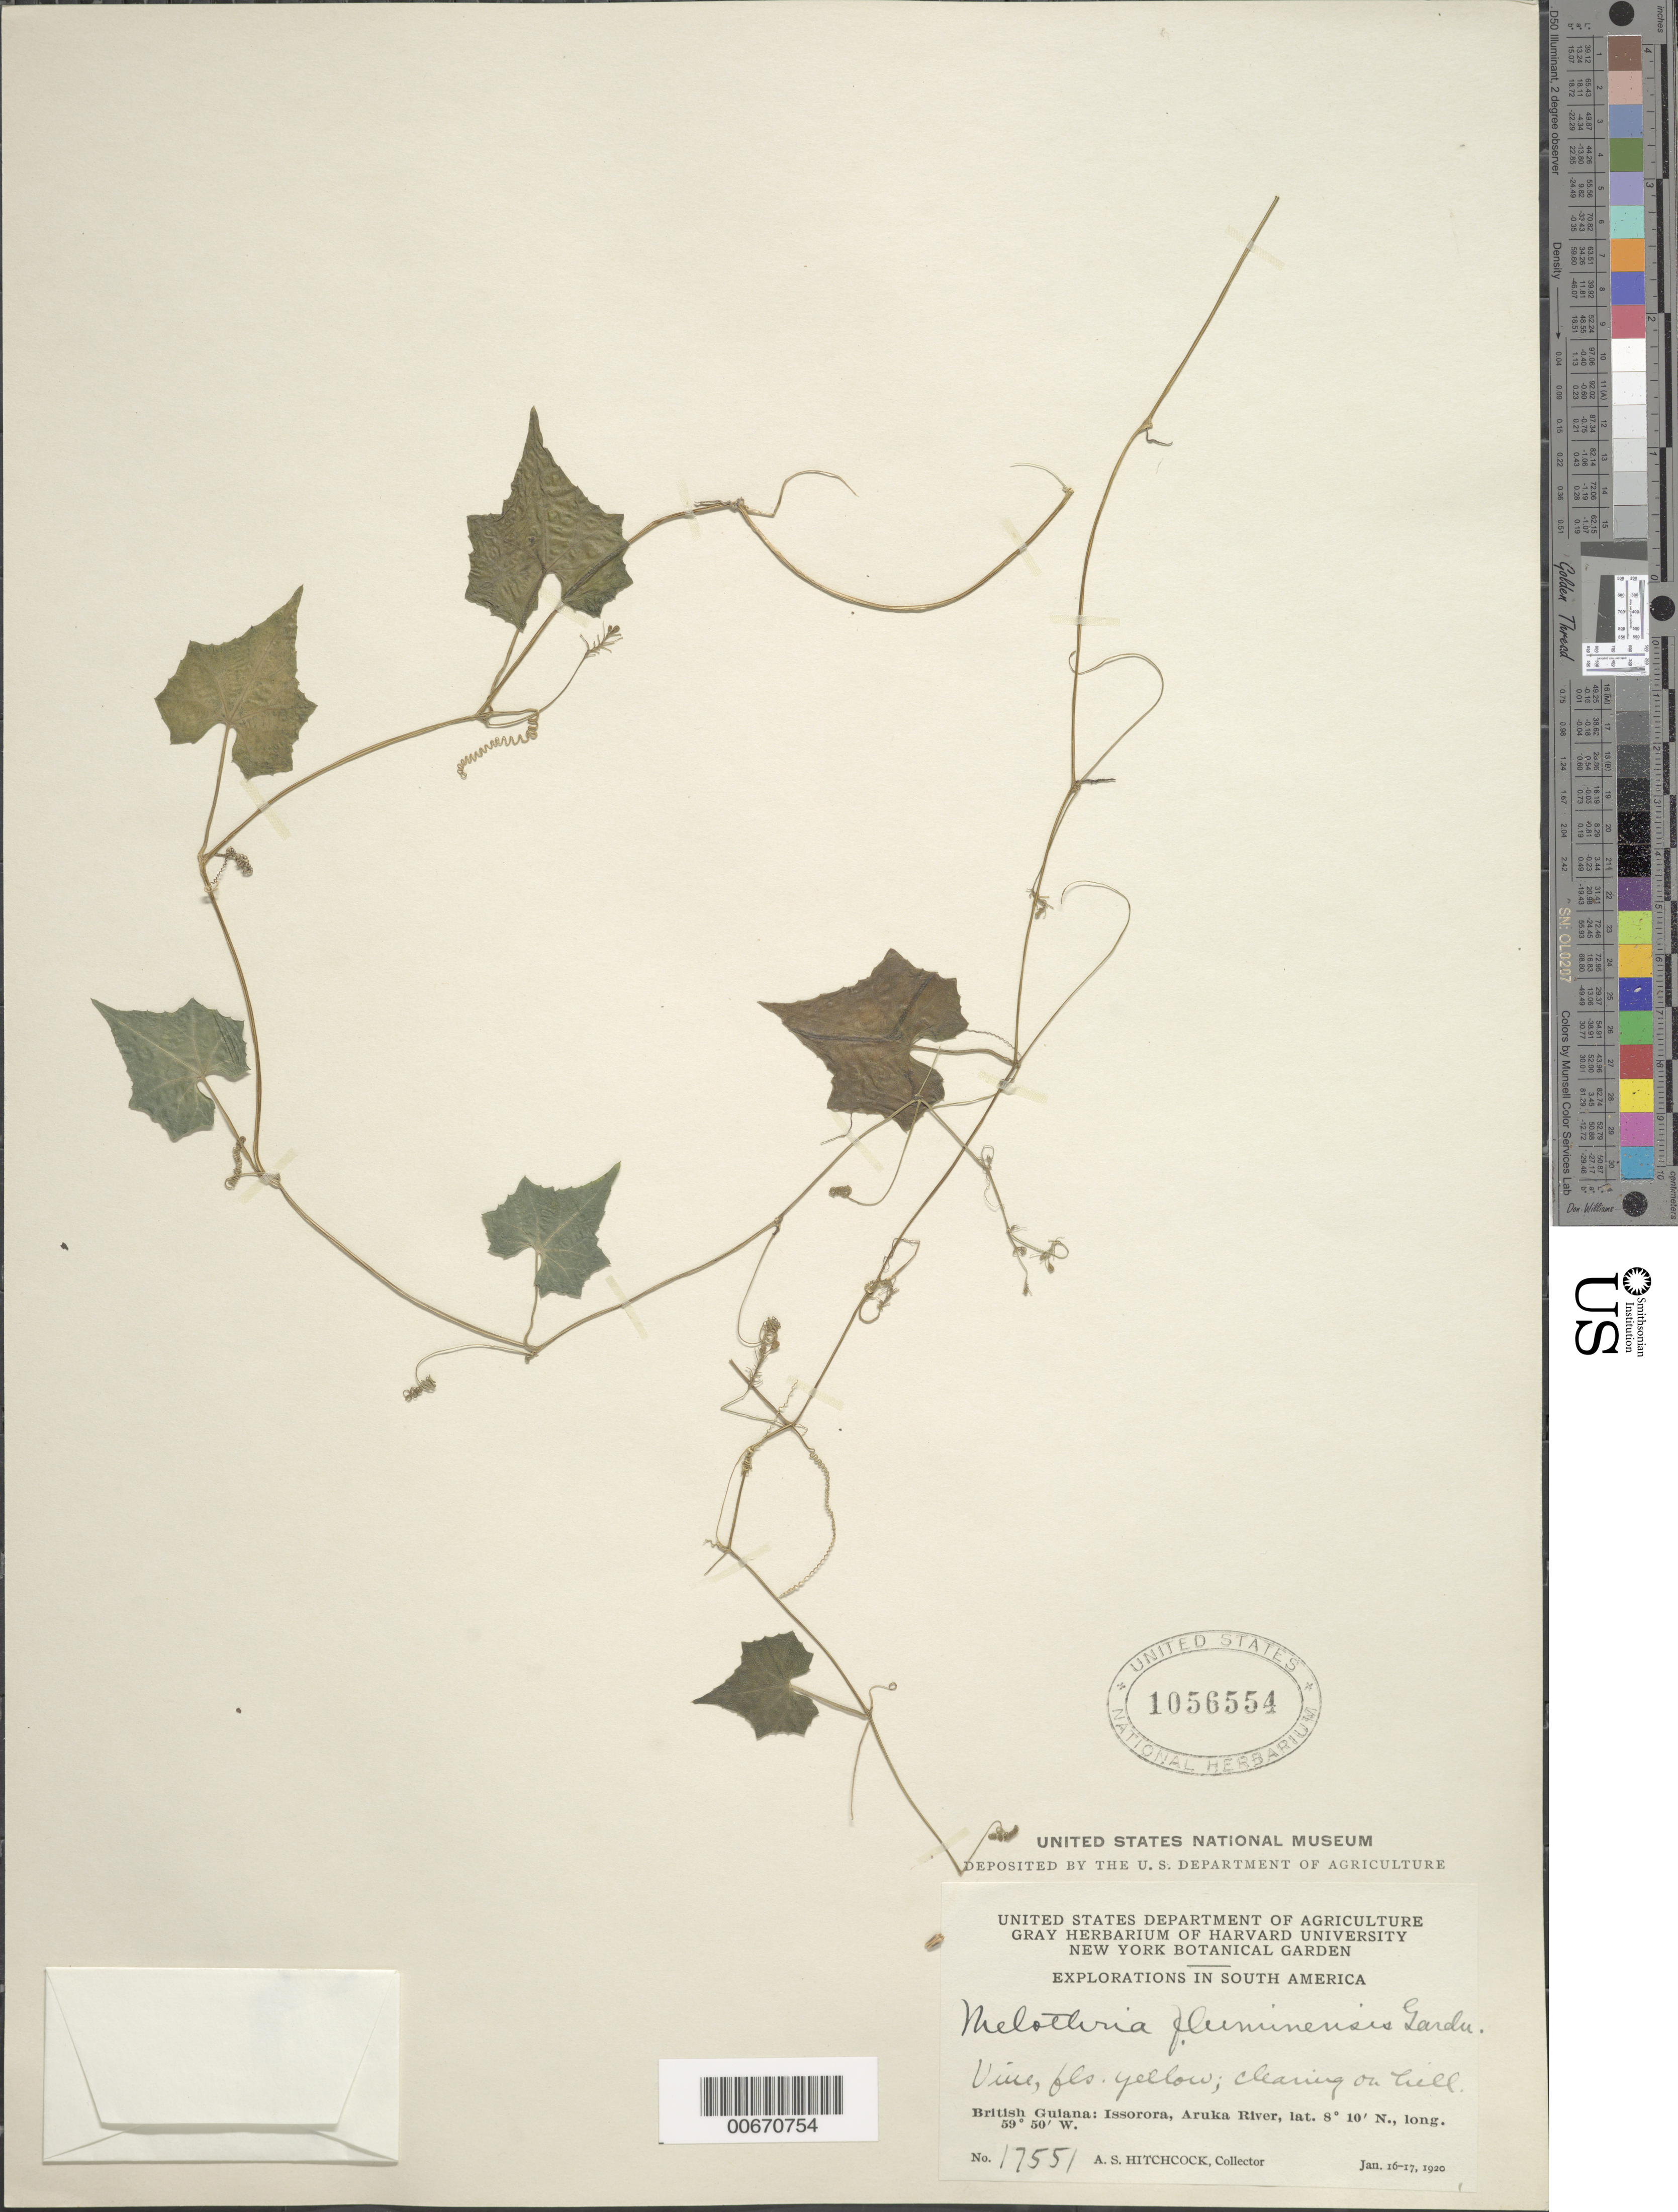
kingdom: Plantae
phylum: Tracheophyta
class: Magnoliopsida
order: Cucurbitales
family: Cucurbitaceae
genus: Melothria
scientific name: Melothria pendula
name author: L.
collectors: A. S. Hitchcock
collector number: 17551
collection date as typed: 16-Jan-20 to 17-Jan-20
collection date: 1920-01-16/1920-01-17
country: Guyana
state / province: Barima-Waini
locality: Issorora, vic of, on the Aruka River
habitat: Clearing on hill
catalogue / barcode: US 1056554